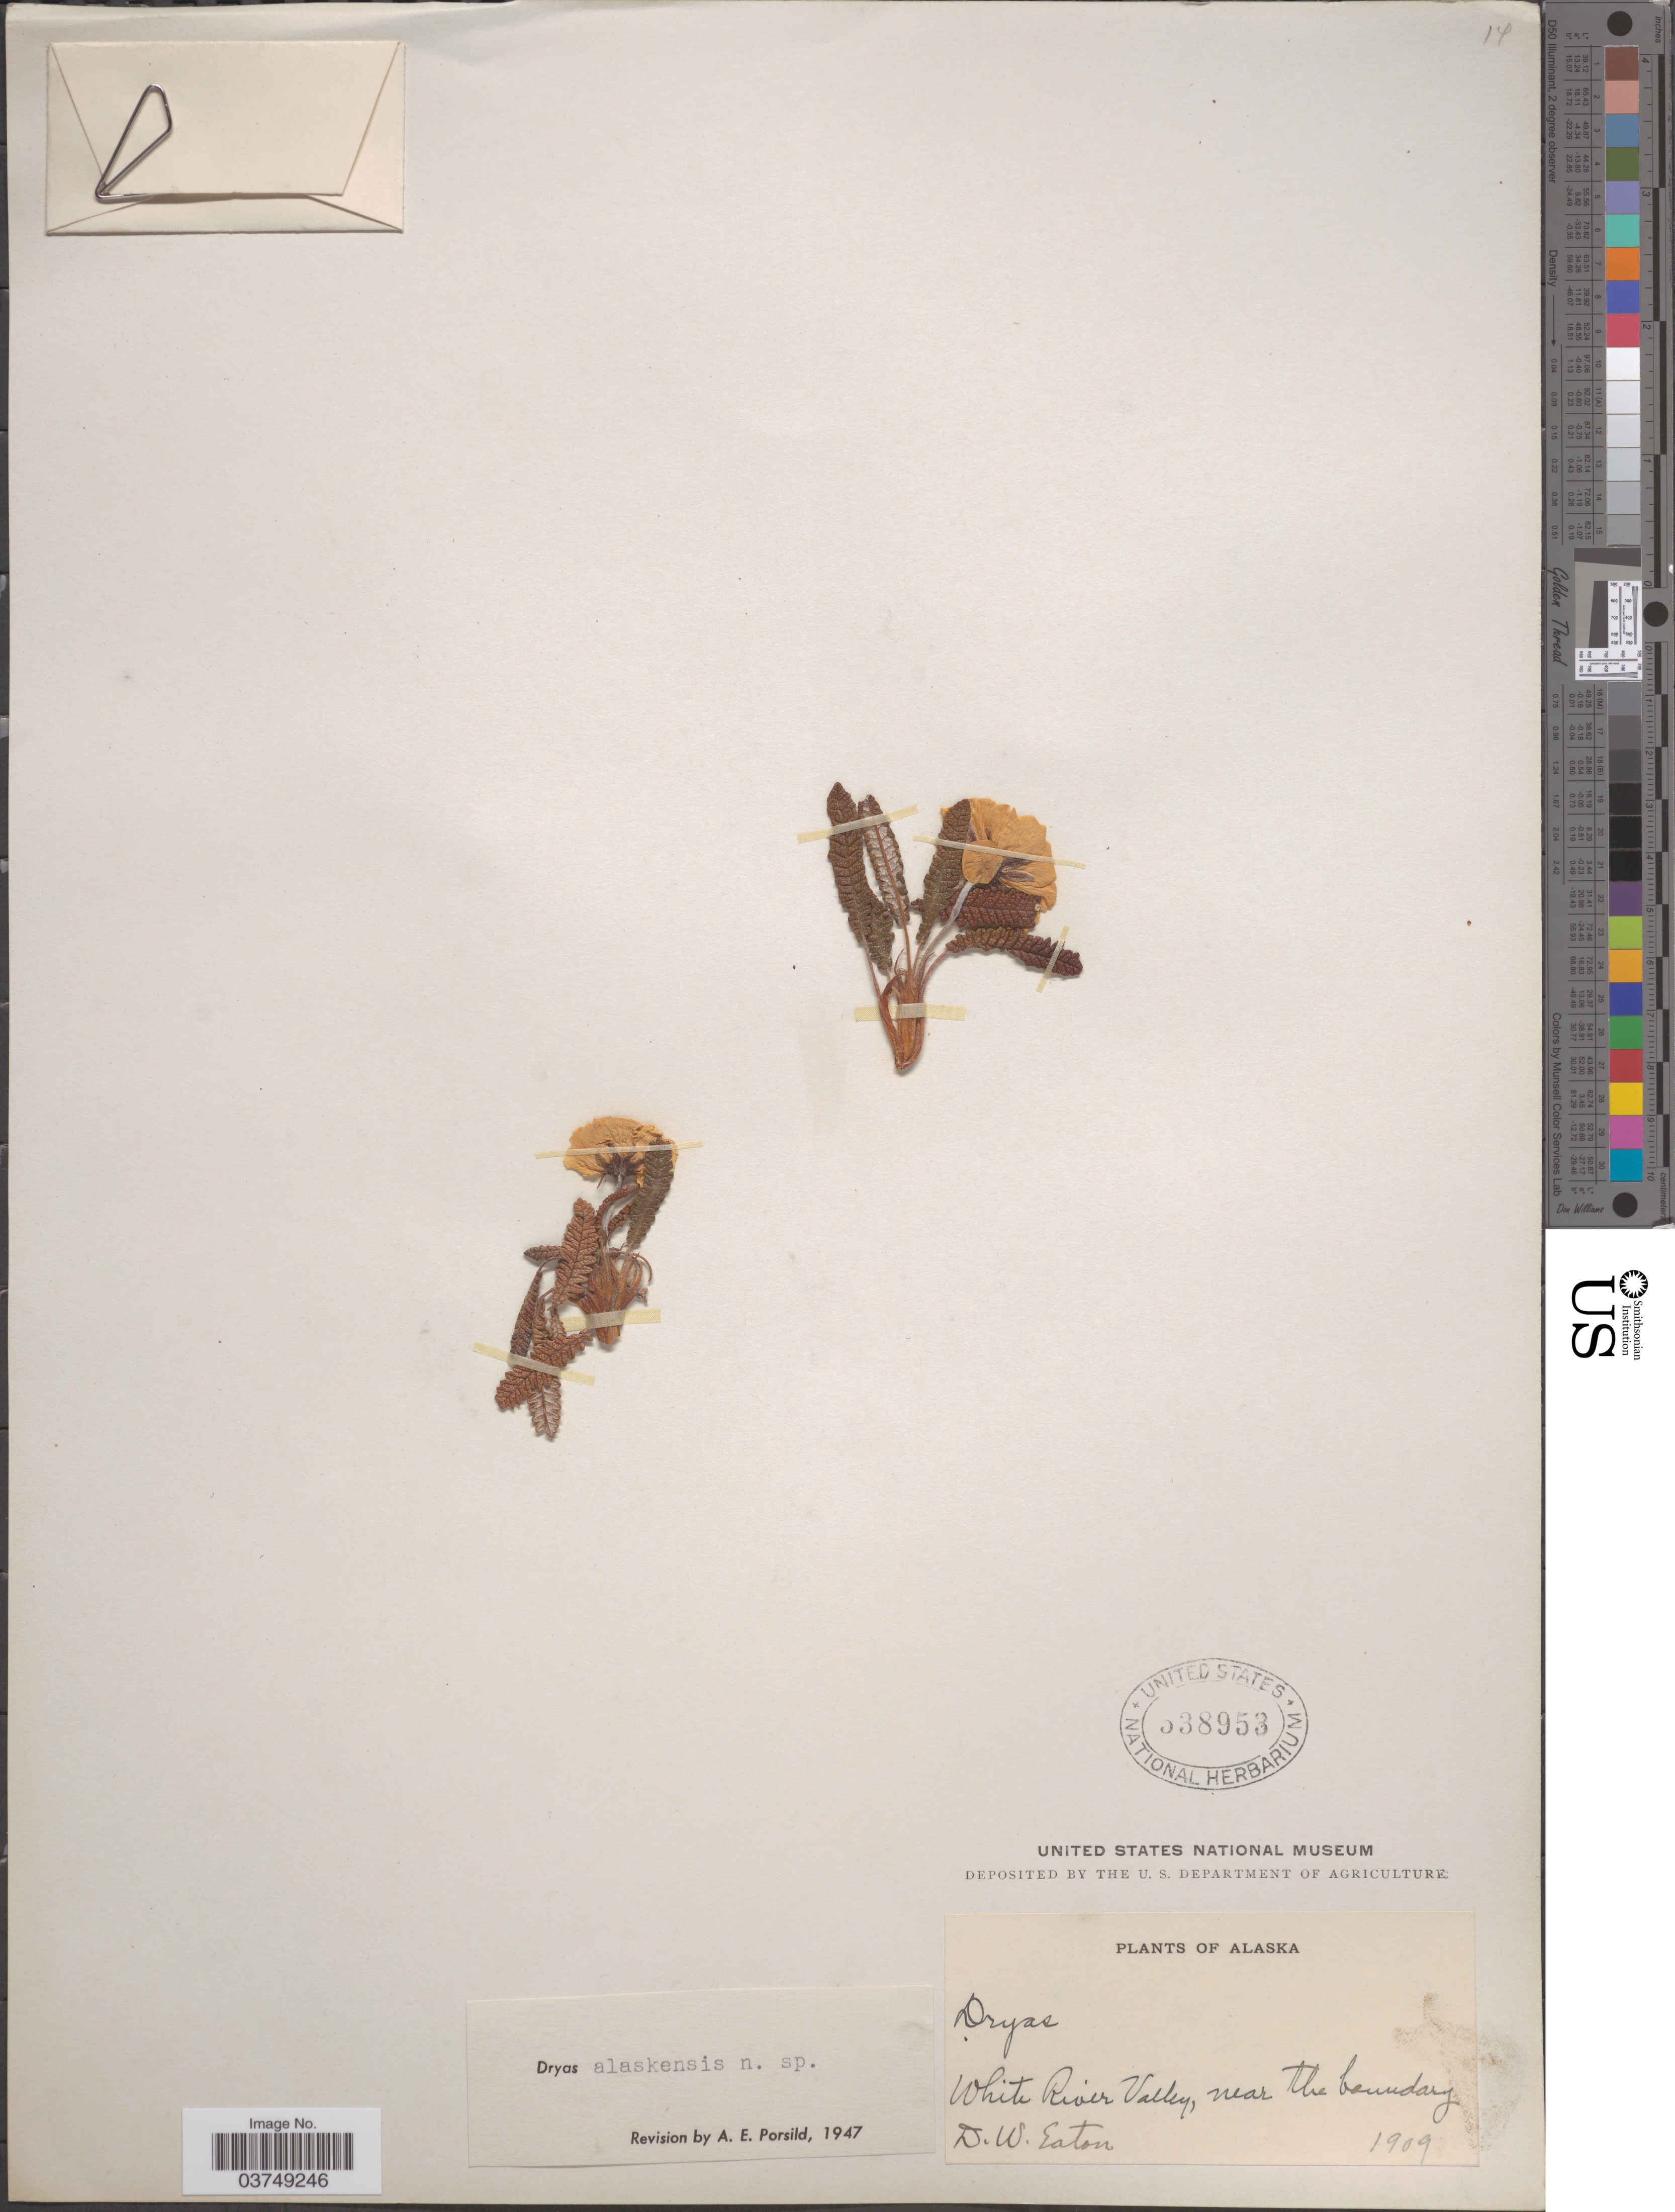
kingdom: Plantae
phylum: Tracheophyta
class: Magnoliopsida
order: Rosales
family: Rosaceae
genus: Dryas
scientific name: Dryas alaskensis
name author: A.E. Porsild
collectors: D. Eaton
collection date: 1909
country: United States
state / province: Alaska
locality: White River Valley, near the boundary.